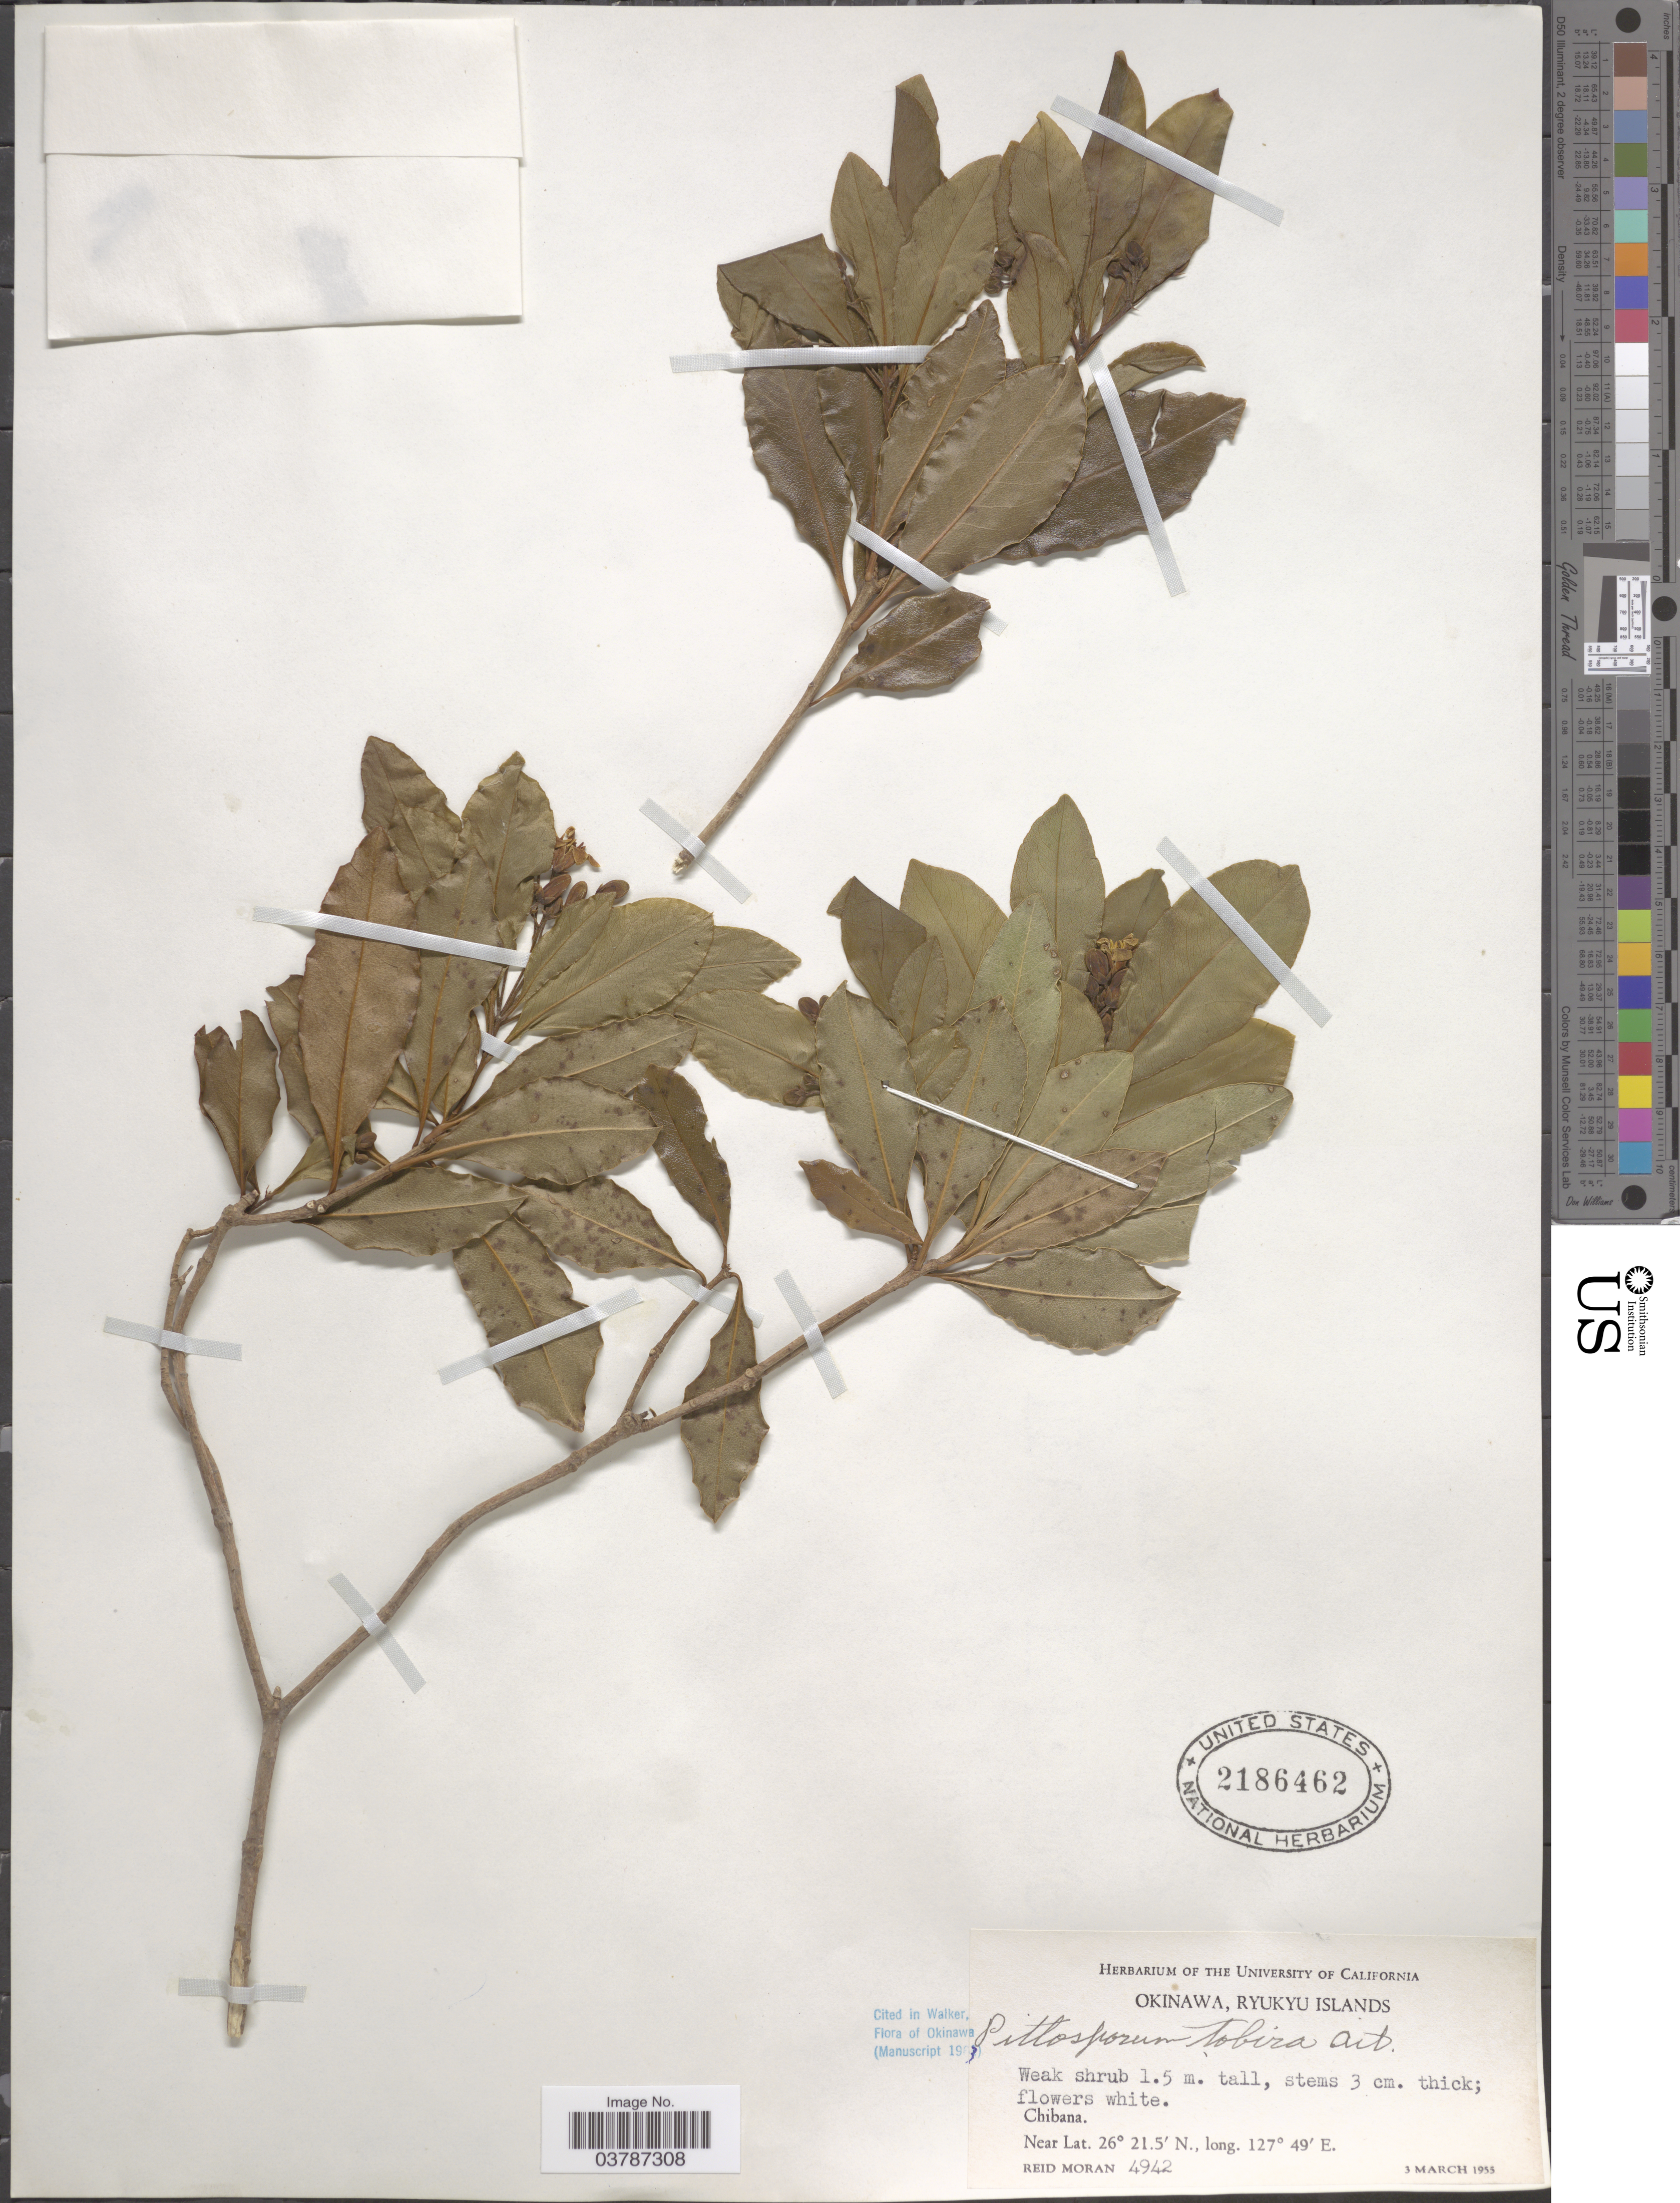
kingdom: Plantae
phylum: Tracheophyta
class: Magnoliopsida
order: Apiales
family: Pittosporaceae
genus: Pittosporum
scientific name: Pittosporum tobira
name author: (Thunb.) W.T. Aiton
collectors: R. Moran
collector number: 4942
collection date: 1955-03-03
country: Japan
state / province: Okinawa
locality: Ryukyu Islands. Chibana.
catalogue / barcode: US 2186462